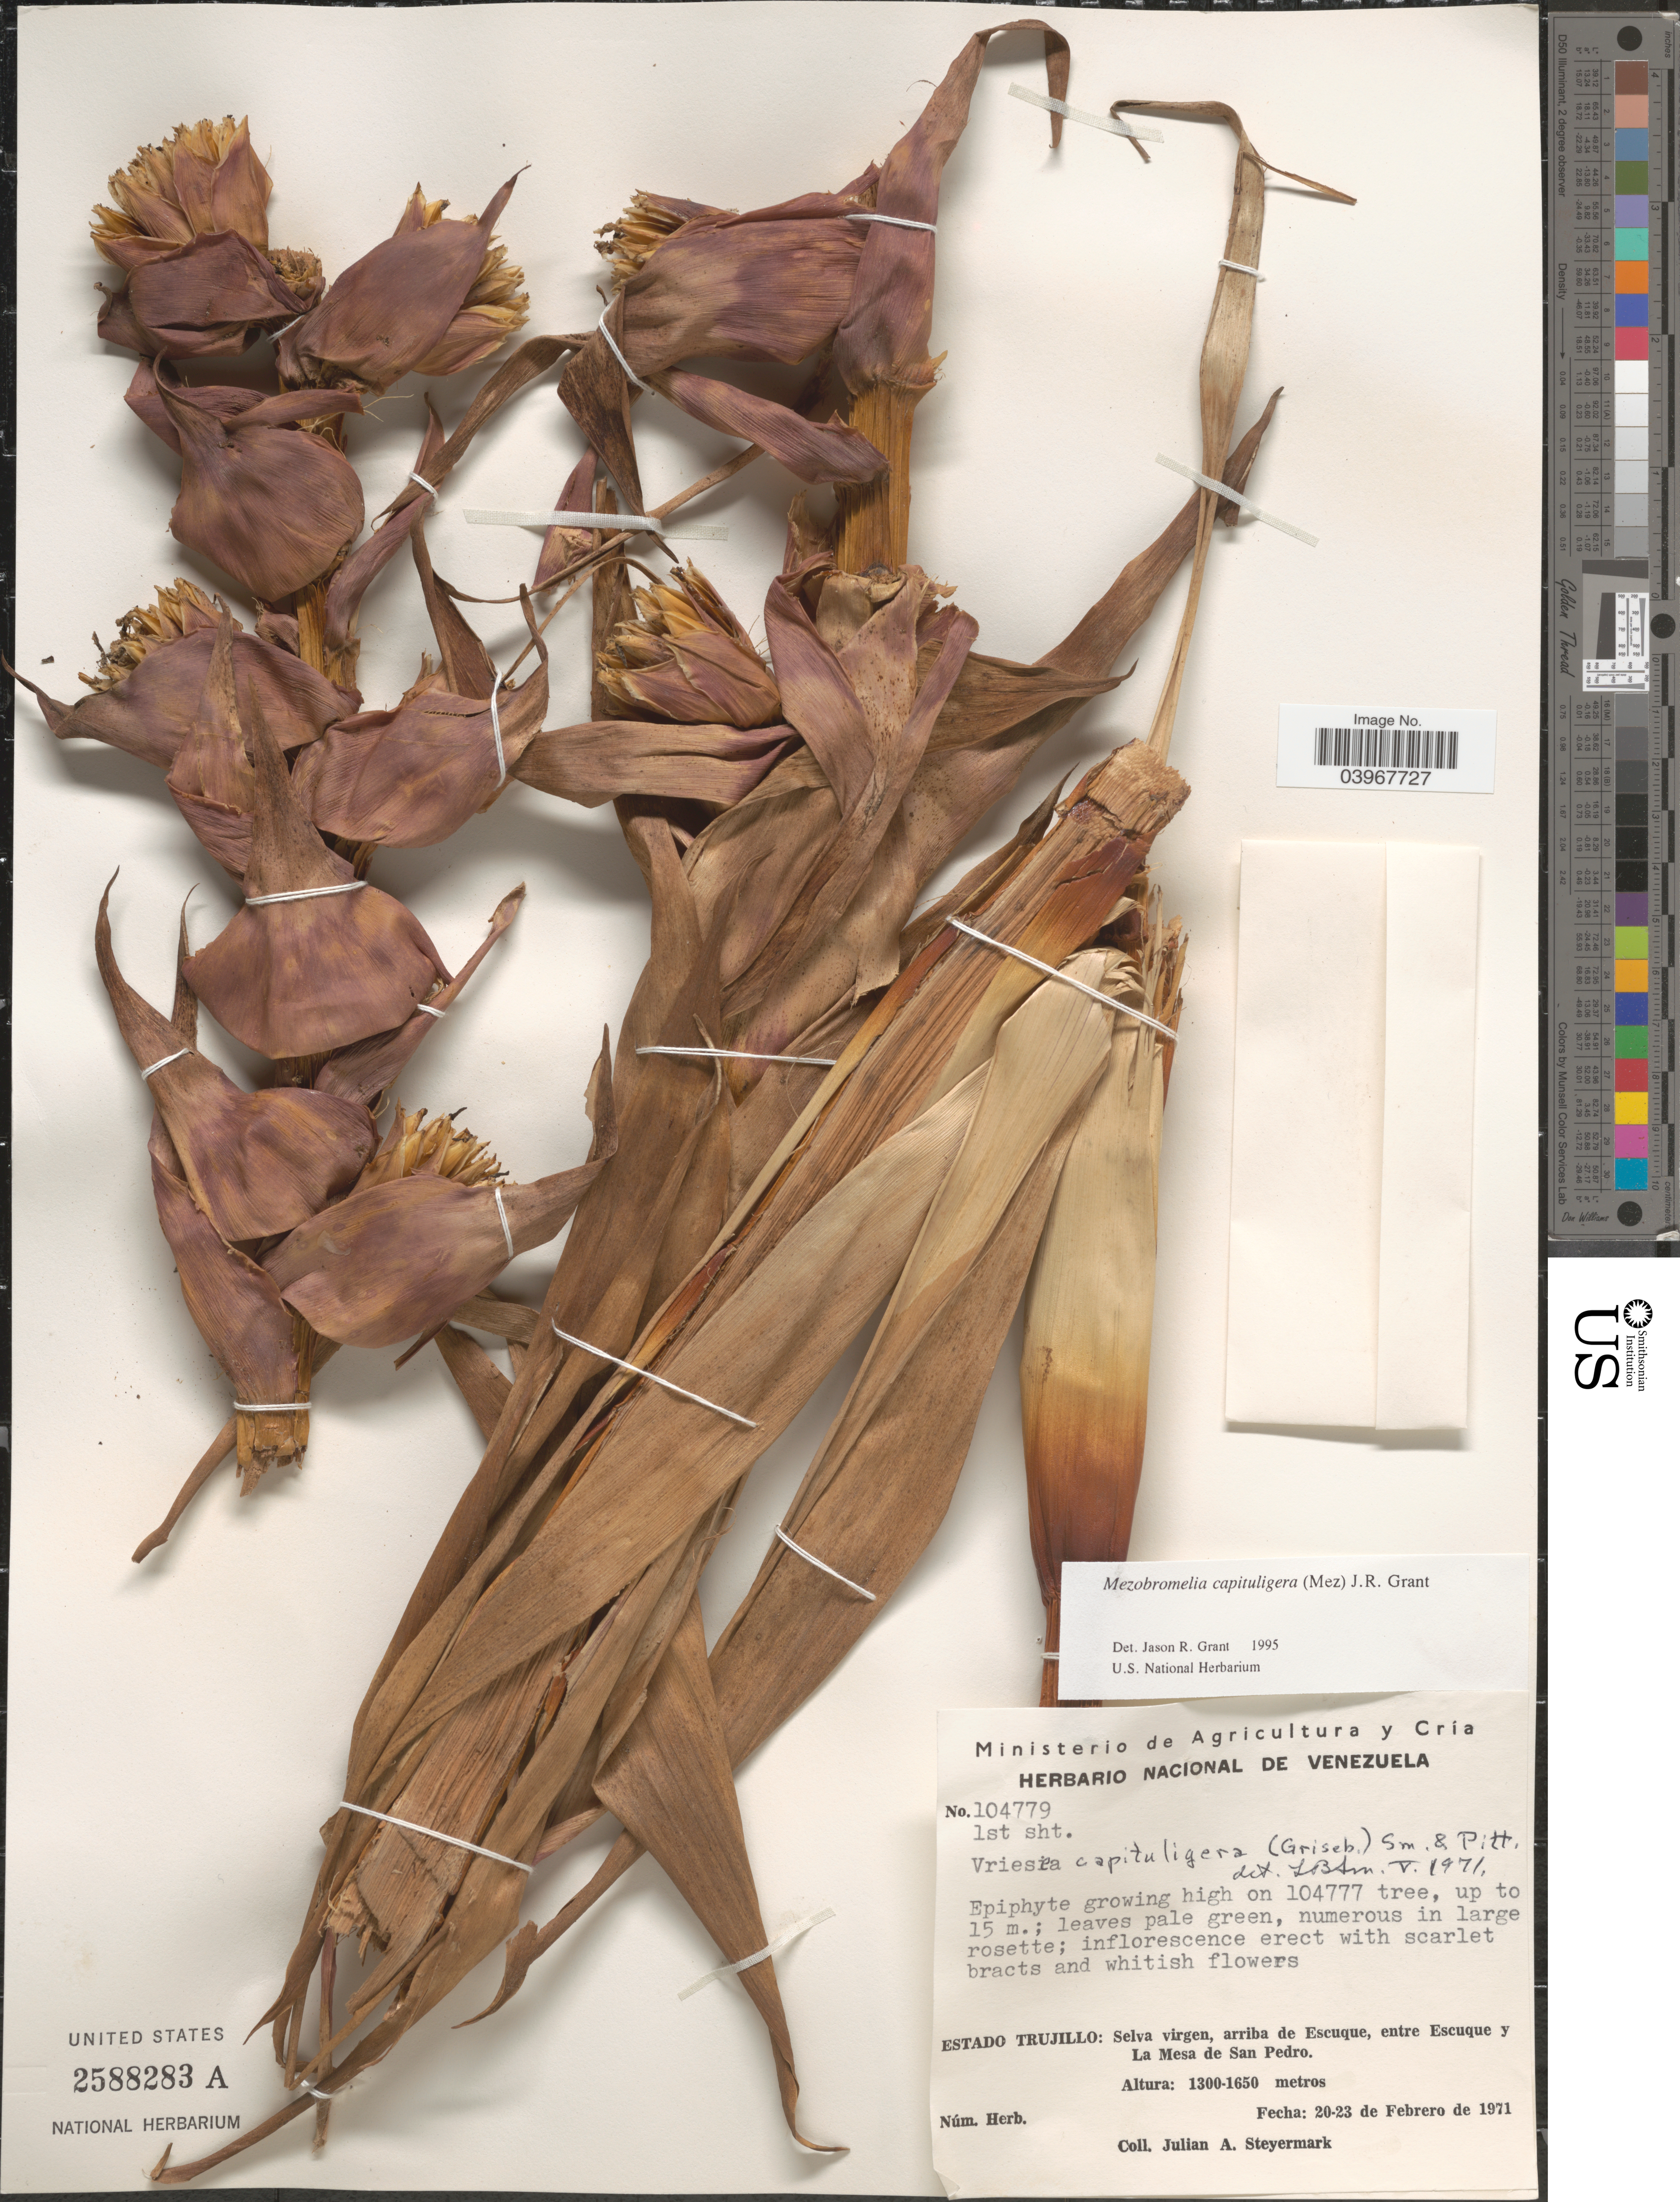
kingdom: Plantae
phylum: Tracheophyta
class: Liliopsida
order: Poales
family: Bromeliaceae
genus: Mezobromelia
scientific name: Mezobromelia capituligera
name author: (Griseb.) J.R. Grant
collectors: J. Steyermark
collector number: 104779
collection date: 1971-02-20/1971-02-23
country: Venezuela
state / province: Trujillo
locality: Selva virgen, arriba de Escuque, entre Escuque y La Mesa de San Pedro.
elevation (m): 1300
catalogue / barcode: US 2588283A